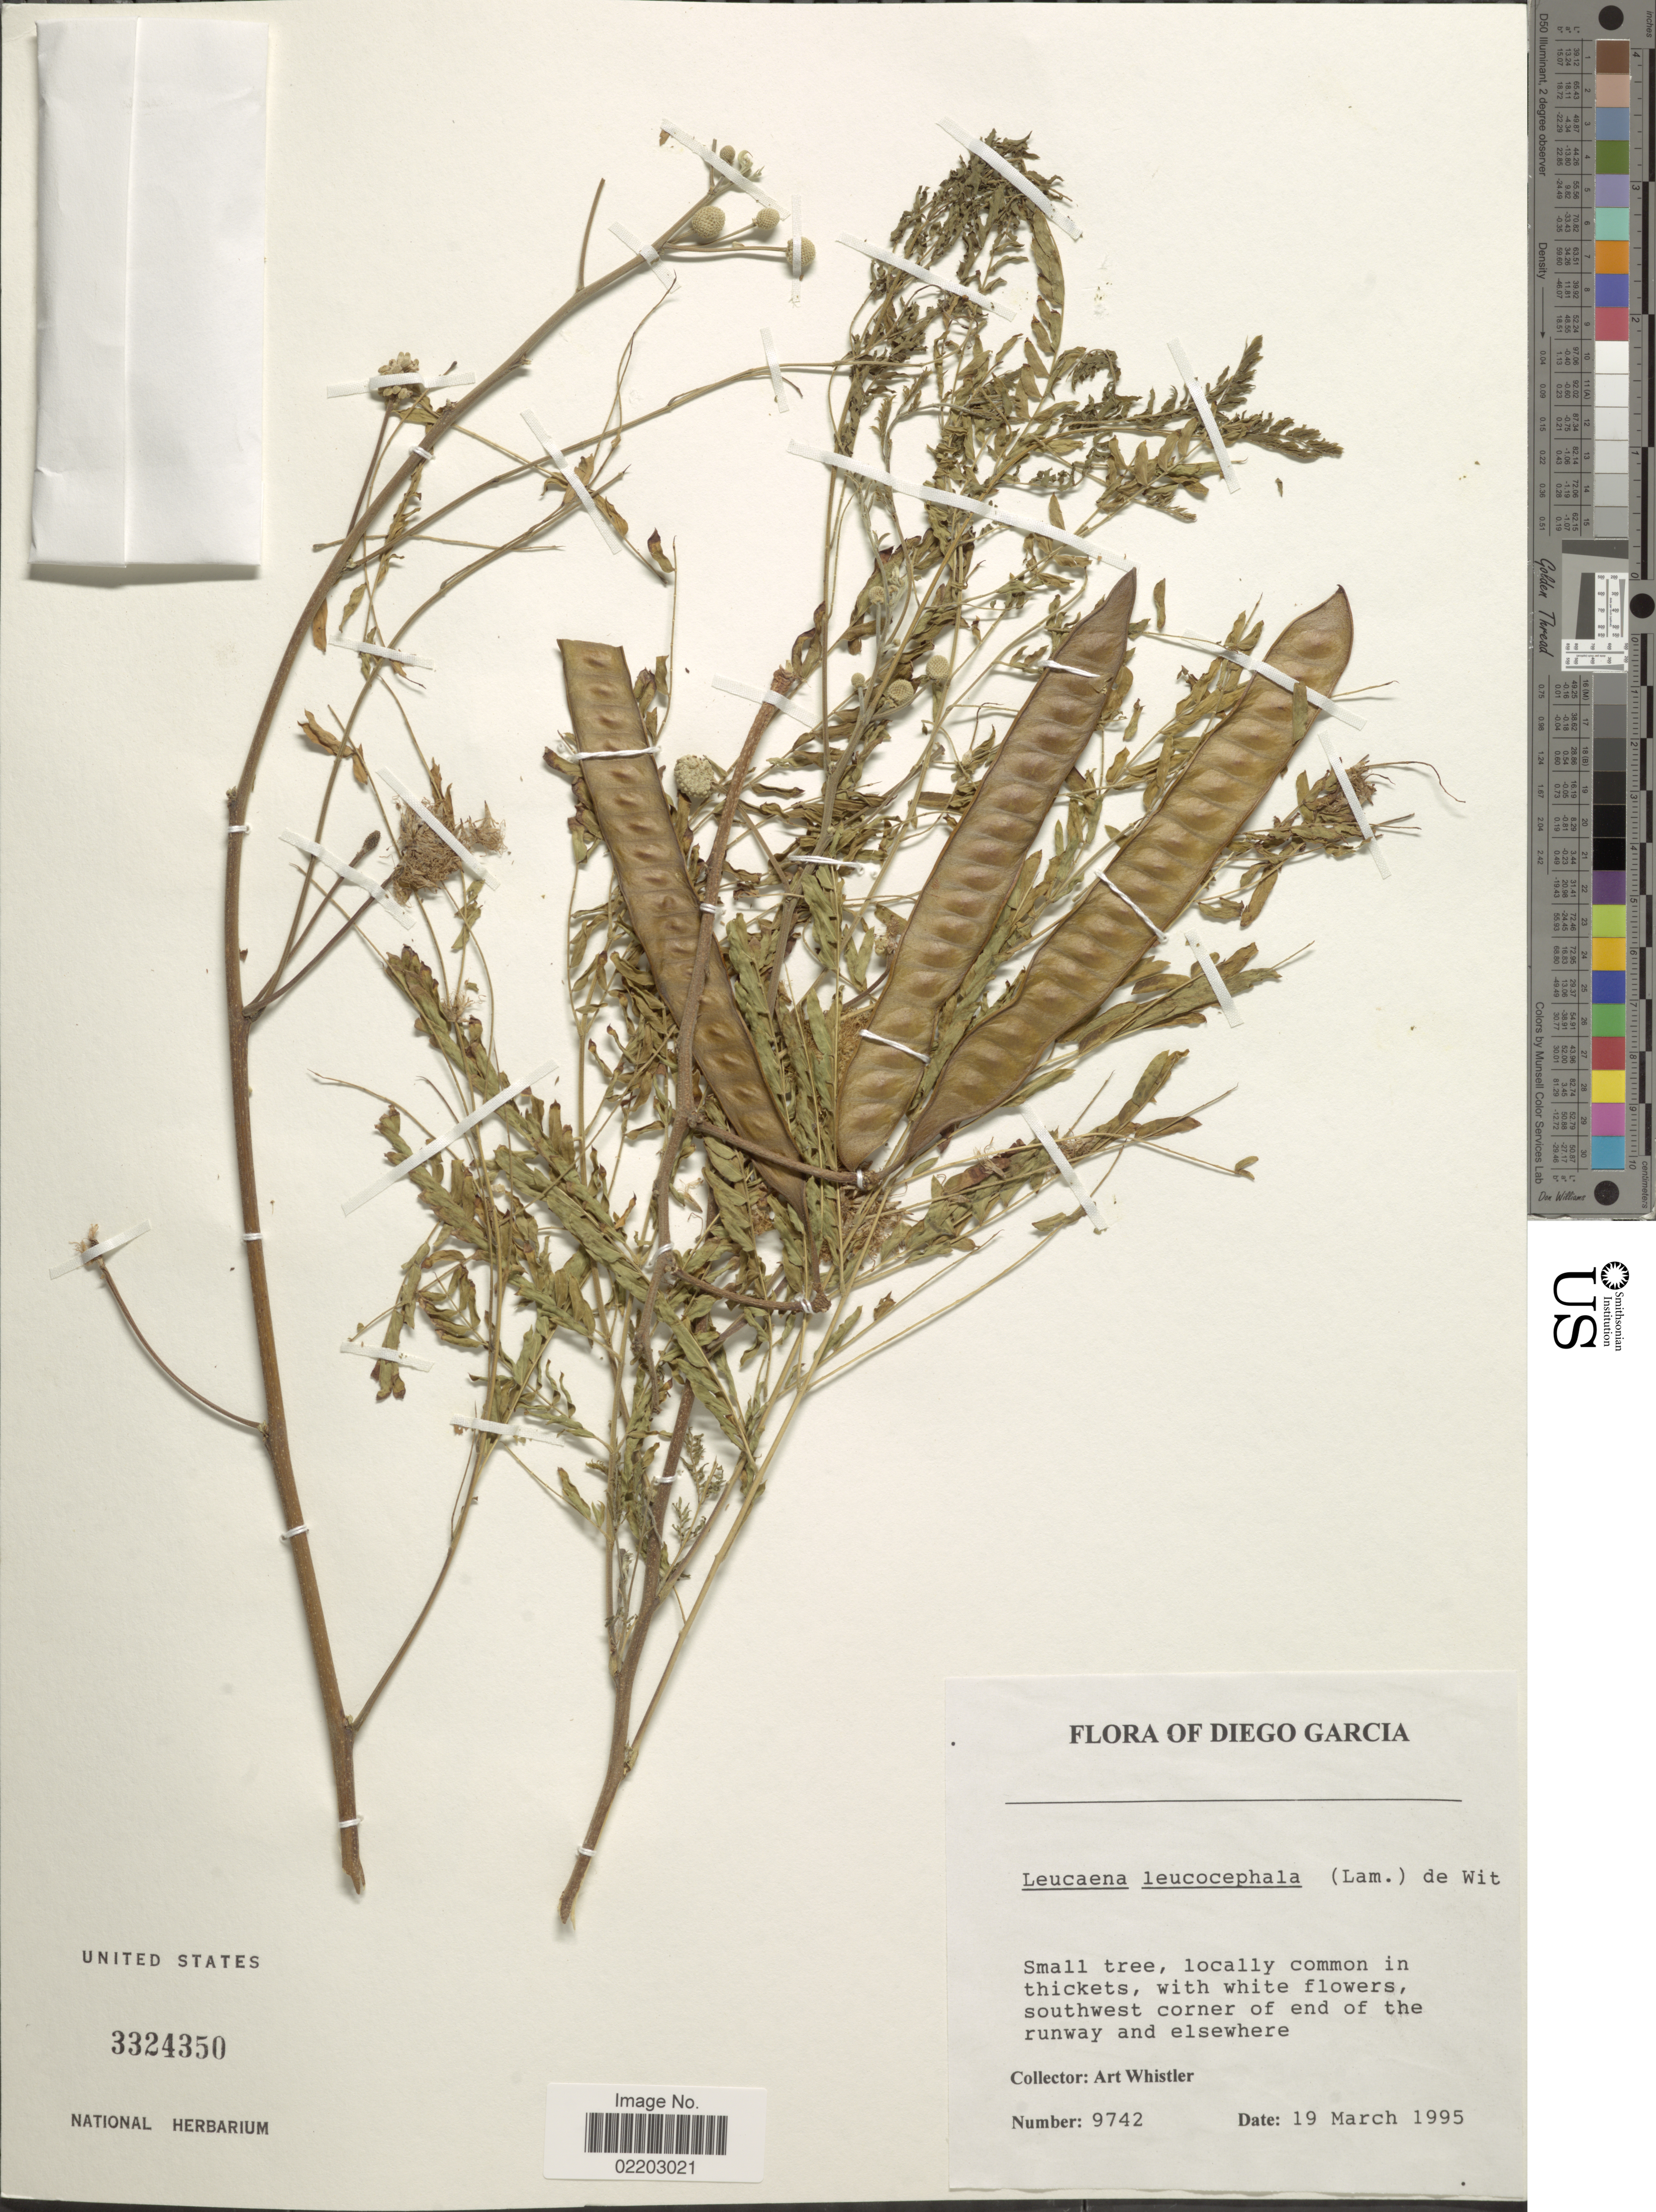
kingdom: Plantae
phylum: Tracheophyta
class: Magnoliopsida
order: Fabales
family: Fabaceae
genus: Leucaena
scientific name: Leucaena leucocephala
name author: (Lam.) de Wit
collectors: A. Whistler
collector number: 9742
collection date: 1995-03-19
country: British Indian Ocean Territory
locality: Diego Garcia. Southwest corner of end of the runway and elsewhere.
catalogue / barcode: US 3324350